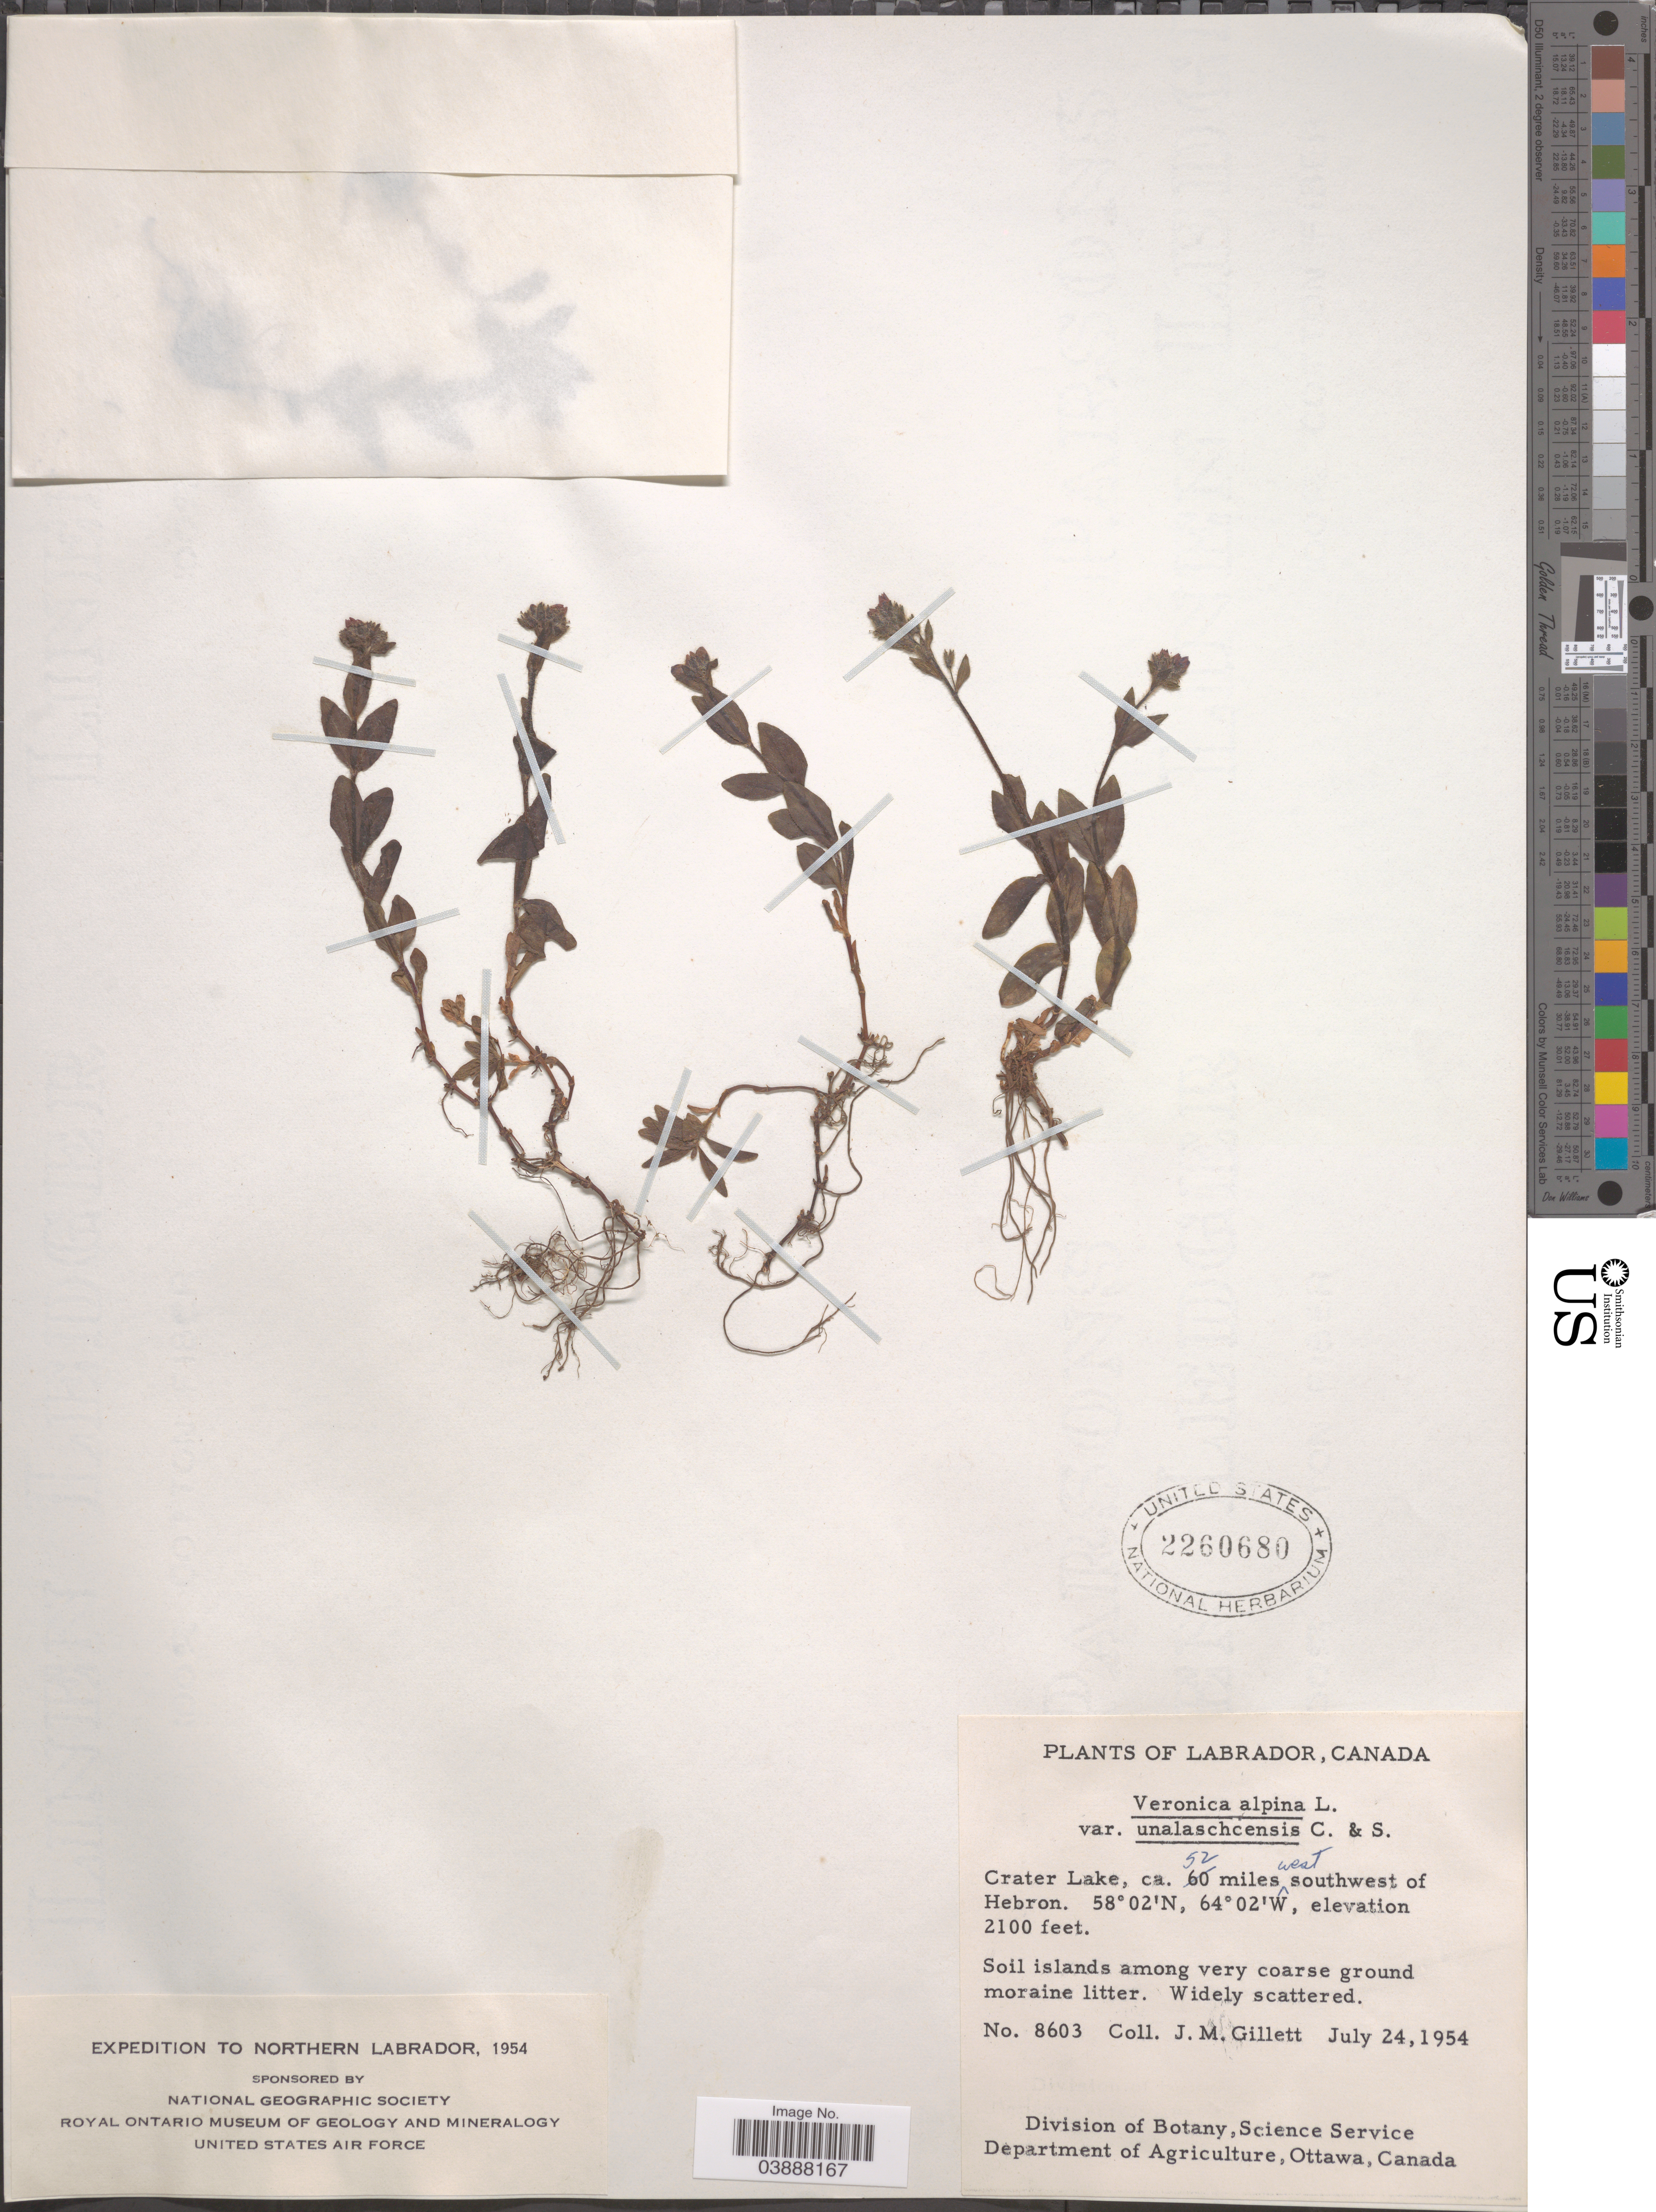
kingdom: Plantae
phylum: Tracheophyta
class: Magnoliopsida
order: Lamiales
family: Plantaginaceae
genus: Veronica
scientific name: Veronica wormskjoldii subsp. wormskjoldii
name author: Roem. & Schult.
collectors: J. M. Gillett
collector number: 8603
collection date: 1954-07-24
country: Canada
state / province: Newfoundland and Labrador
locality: Northern Labrador. Labrador. Crater Lake, ca. 52 miles west southwest of Hebron.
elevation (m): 640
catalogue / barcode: US 2260680